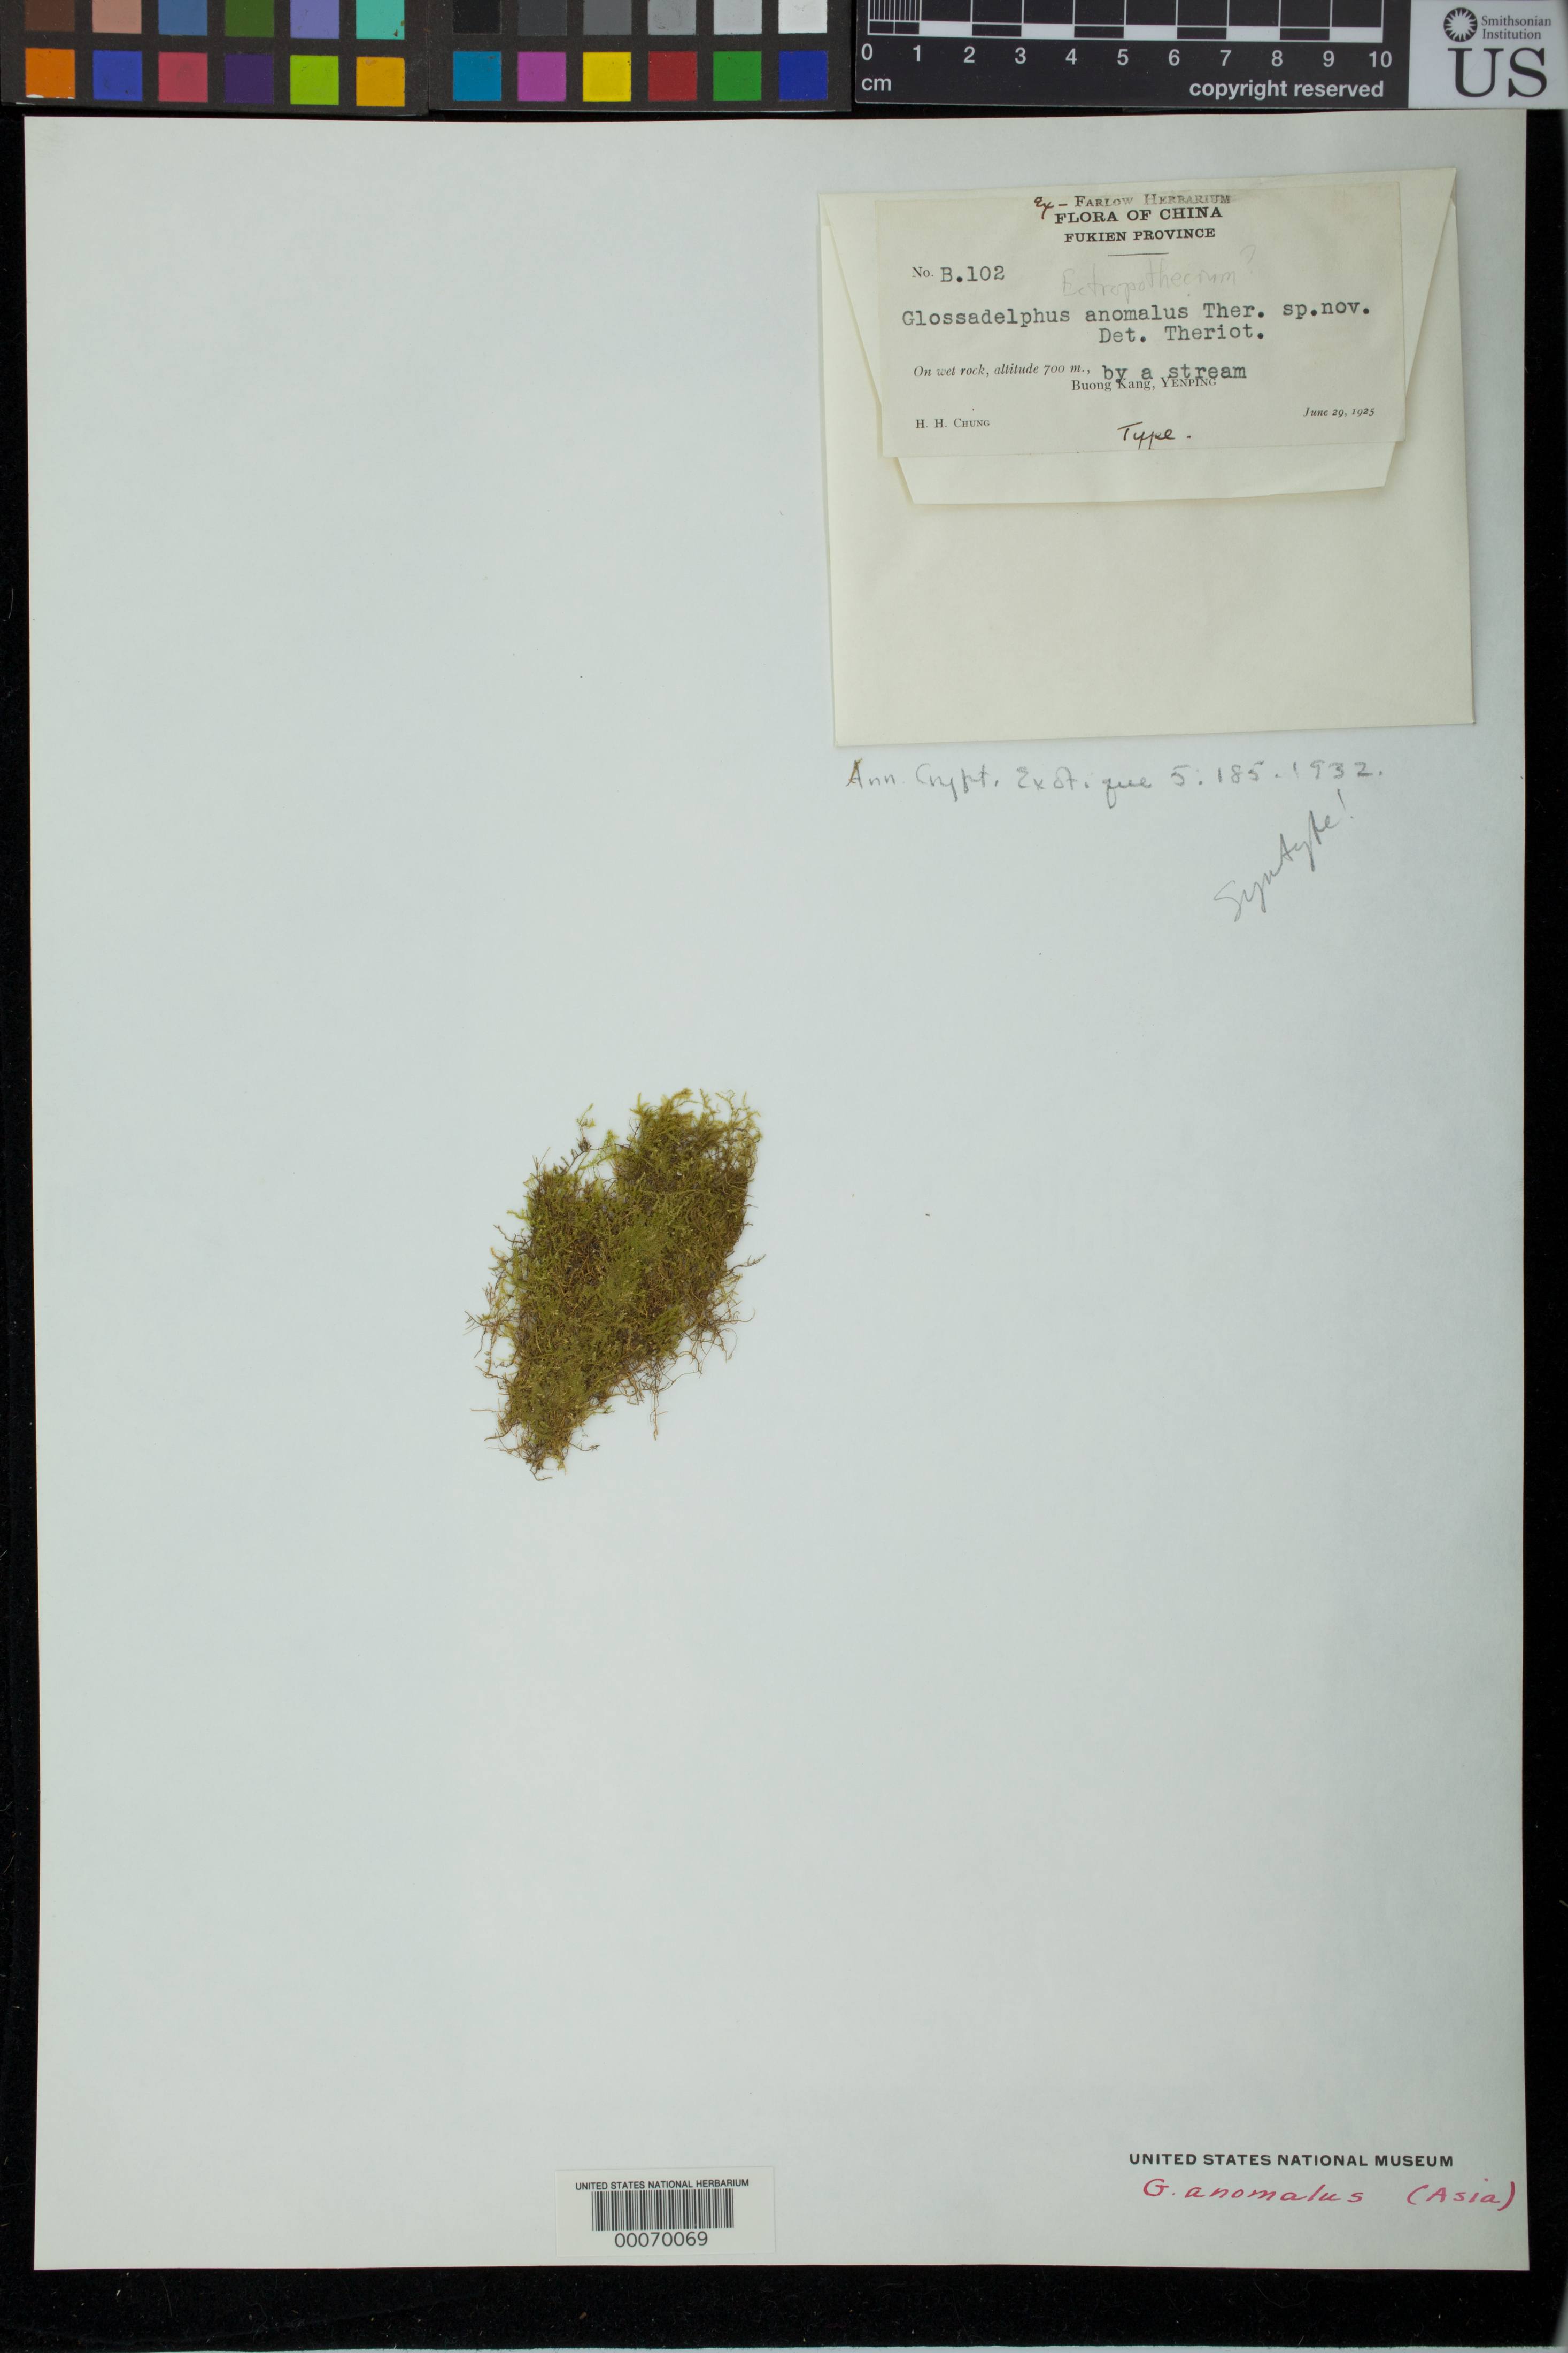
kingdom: Plantae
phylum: Bryophyta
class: Bryopsida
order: Hypnales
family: Hypnaceae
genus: Glossadelphus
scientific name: Glossadelphus anomalus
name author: Thér.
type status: Syntype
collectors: H. Chung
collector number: B102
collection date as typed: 29 Jun 1925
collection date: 1925-06-29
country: China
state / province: Fujian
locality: Buong Kang, Yenping.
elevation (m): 700